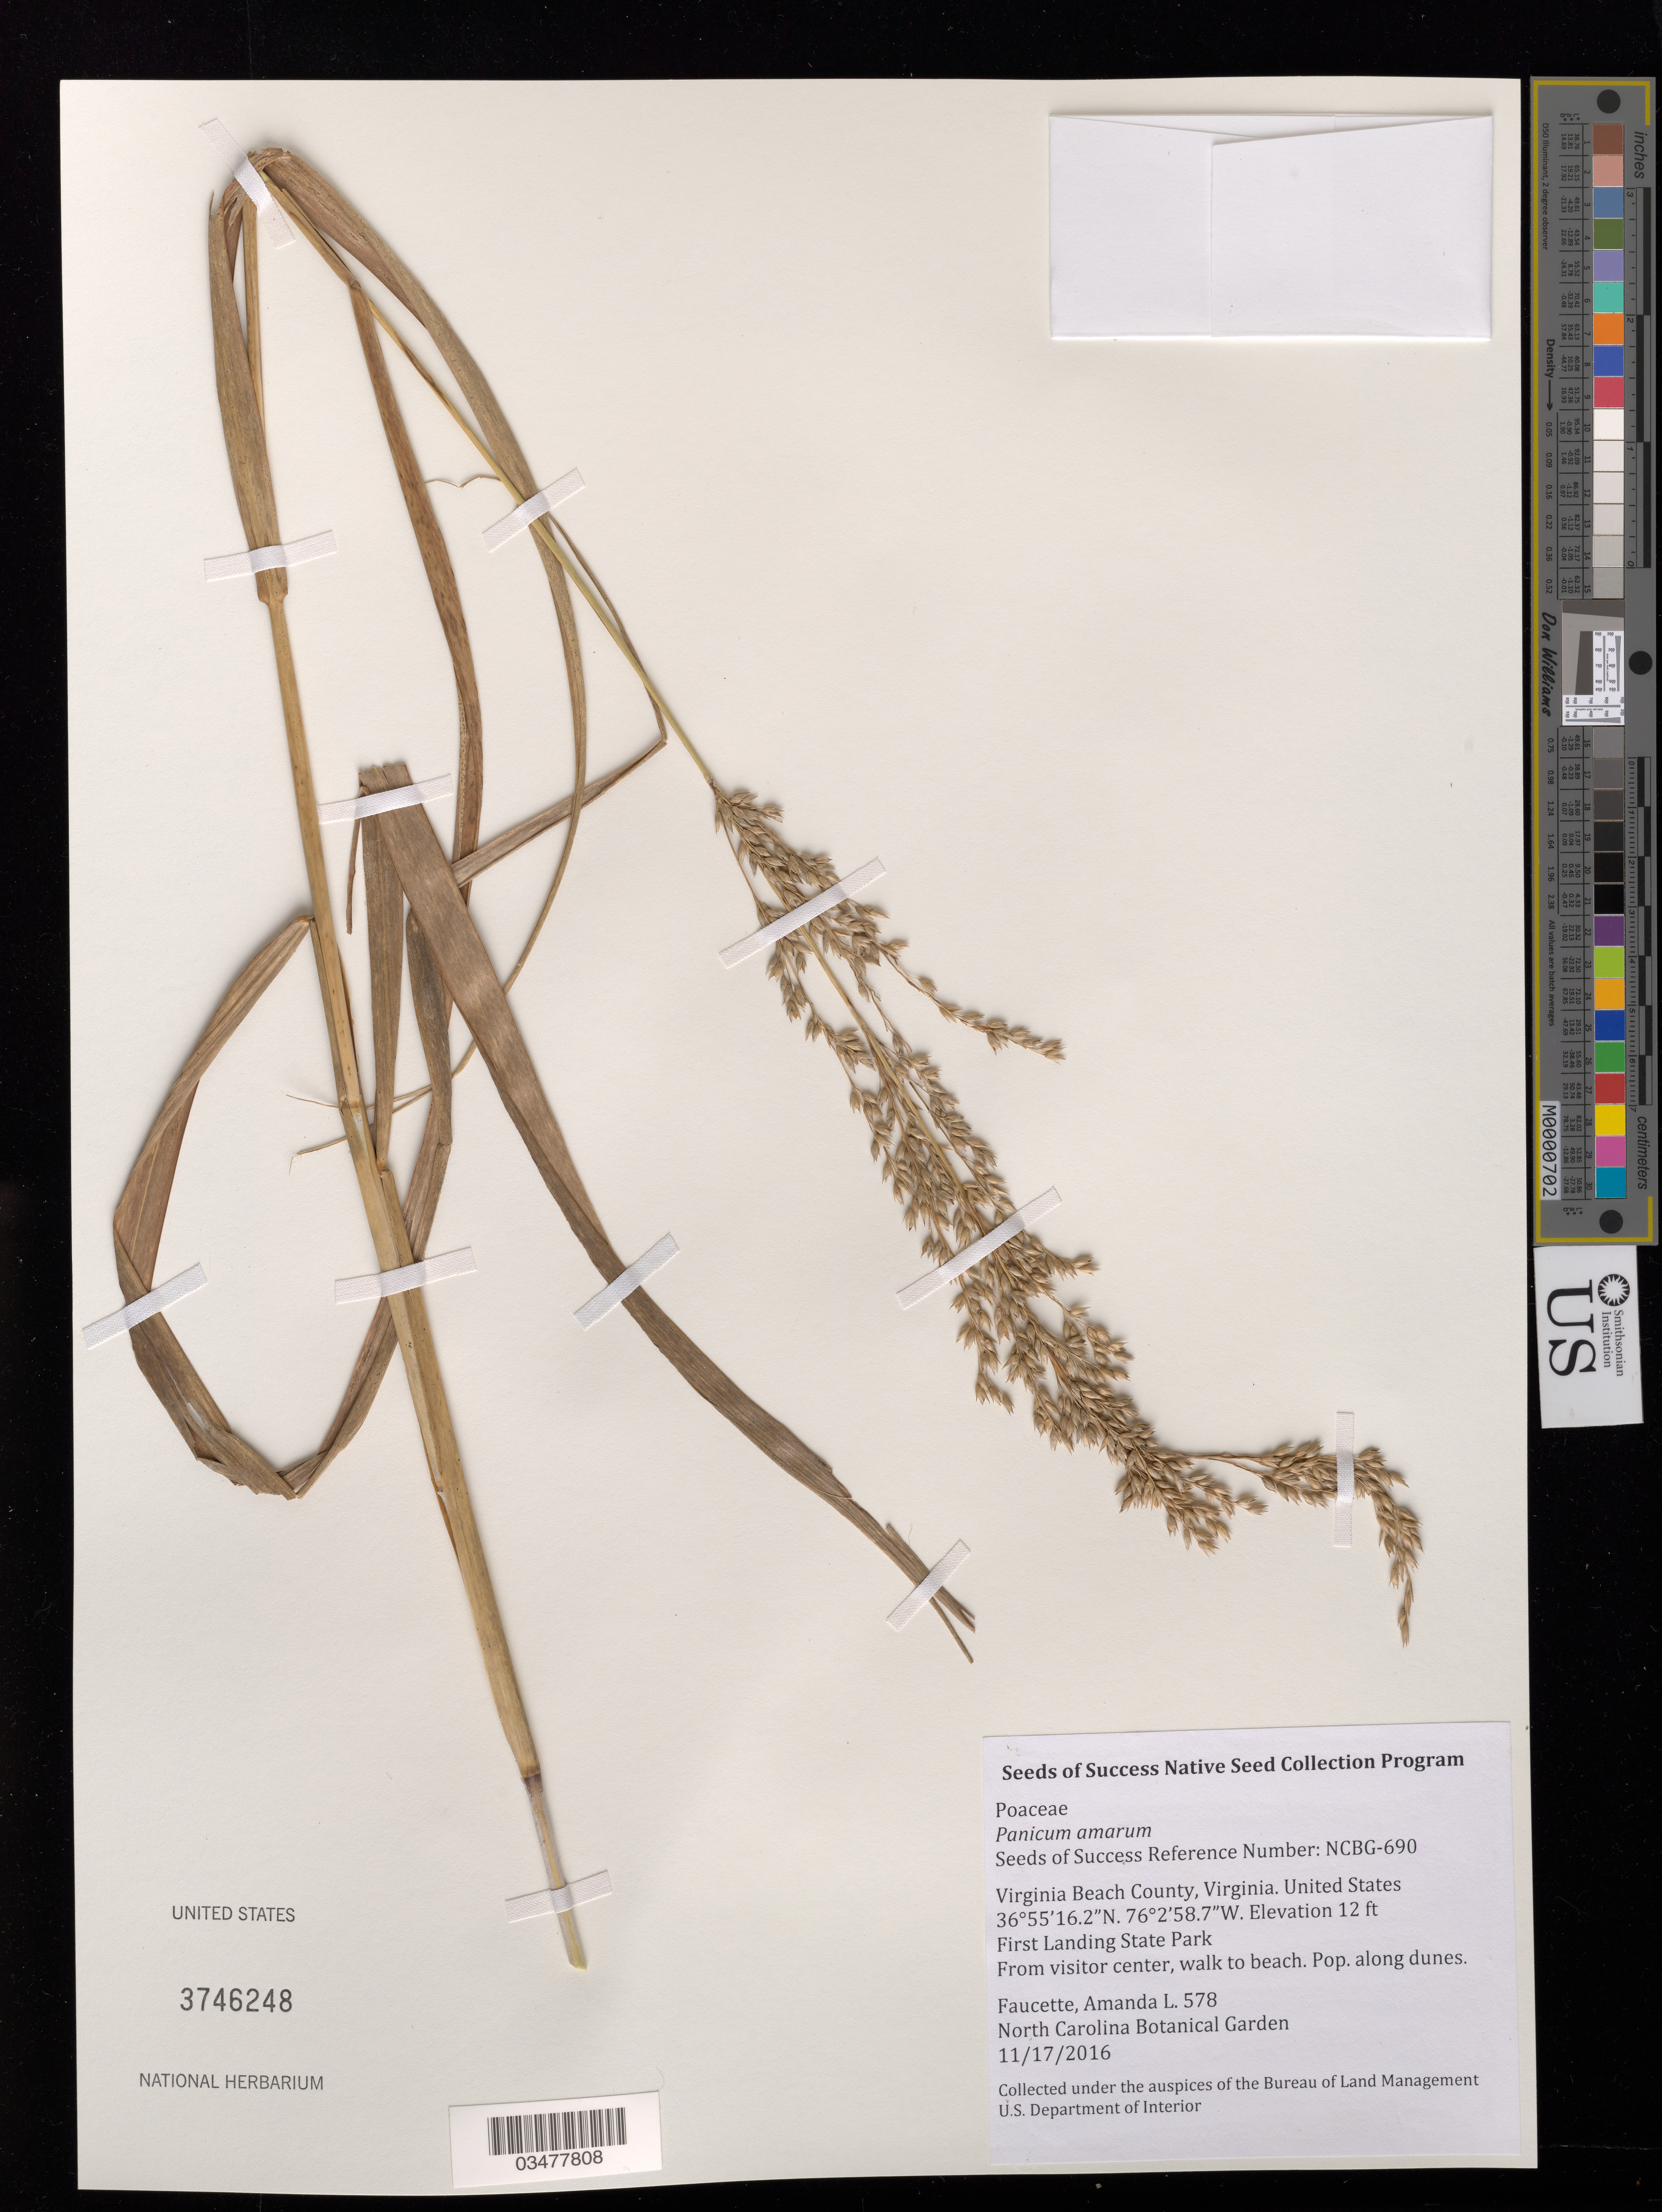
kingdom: Plantae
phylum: Tracheophyta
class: Liliopsida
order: Poales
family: Poaceae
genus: Panicum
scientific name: Panicum amarum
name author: Elliott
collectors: A. Faucette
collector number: NCBG-690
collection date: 2016-11-17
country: United States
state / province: Virginia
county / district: City of Virginia Beach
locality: FIrst Landing State Park, Visitor's Center Beach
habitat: Beachgrass-Panicgrass DUne Grassland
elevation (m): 4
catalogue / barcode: US 3746248